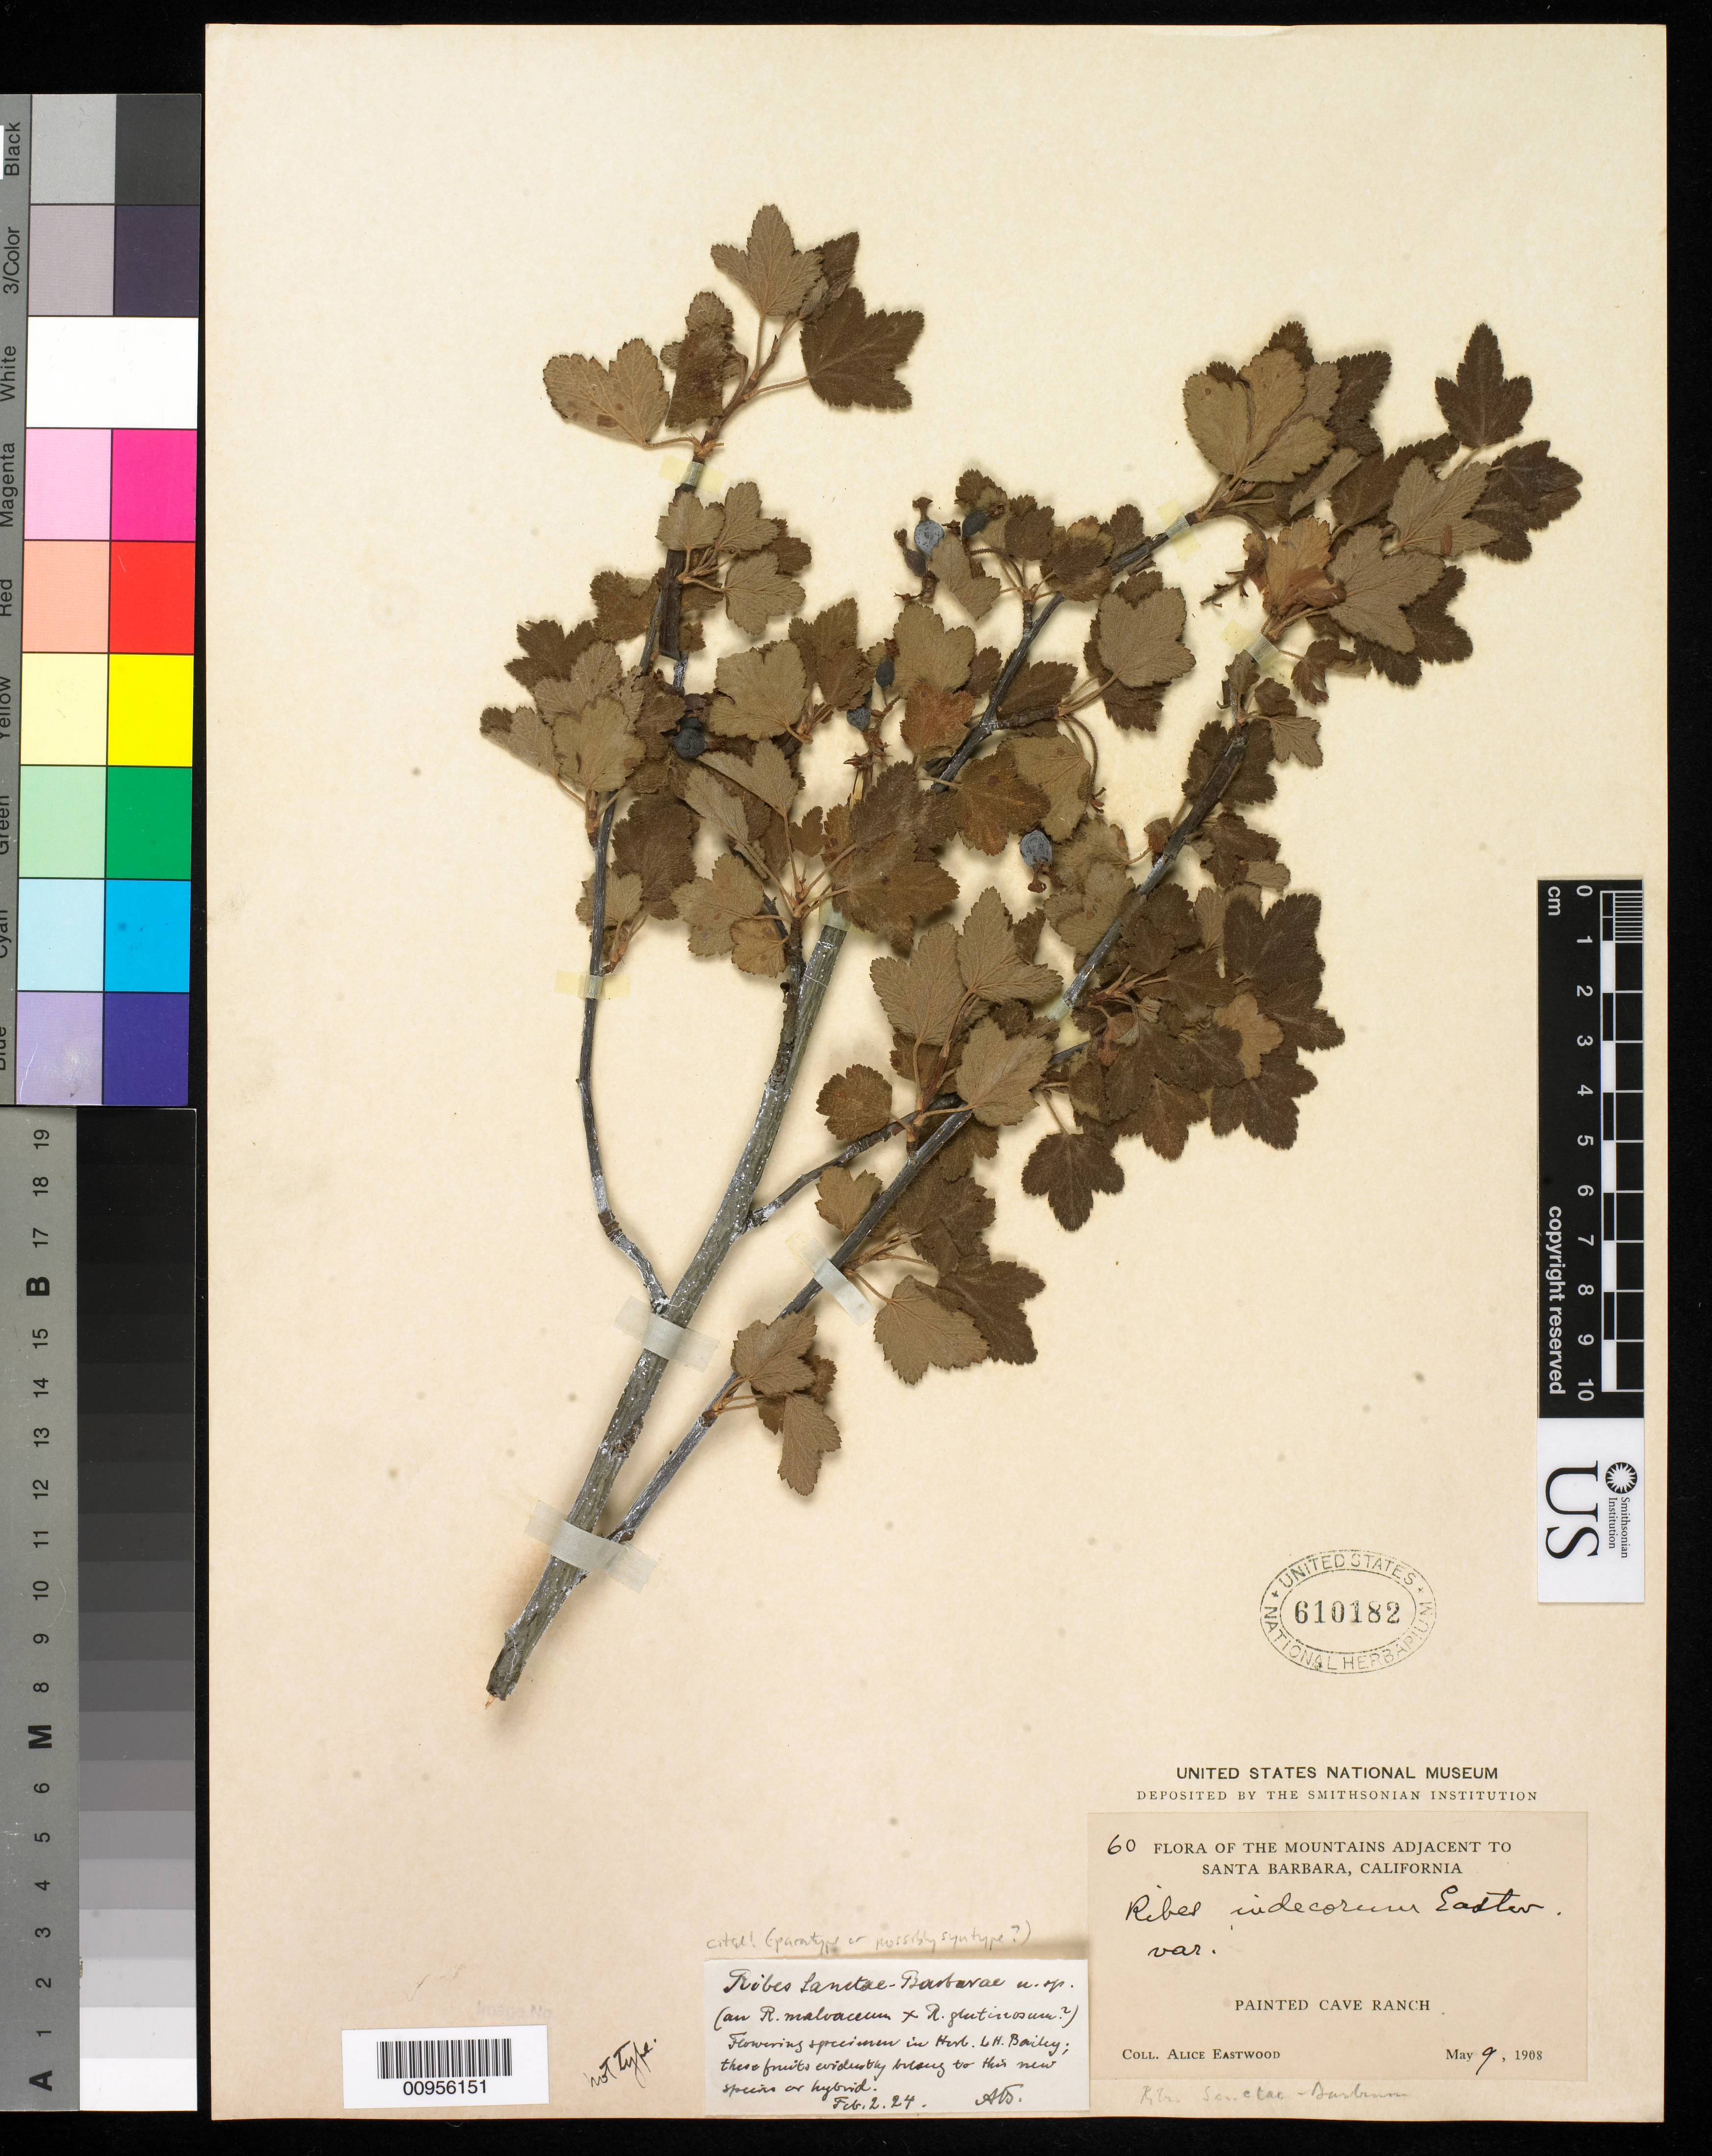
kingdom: Plantae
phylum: Tracheophyta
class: Magnoliopsida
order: Saxifragales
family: Grossulariaceae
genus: Ribes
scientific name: Ribes sanctae-barbarae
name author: A. Berger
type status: Possible Type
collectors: A. Eastwood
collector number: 60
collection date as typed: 09 May 1908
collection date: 1908-05-09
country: United States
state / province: California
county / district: Santa Barbara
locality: Mountains adjacent to Santa Barbara, California. Painted Cave Ranch.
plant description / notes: Original material, this US specimen cited in protologue; if not syntype, then paratype.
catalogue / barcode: US 610182